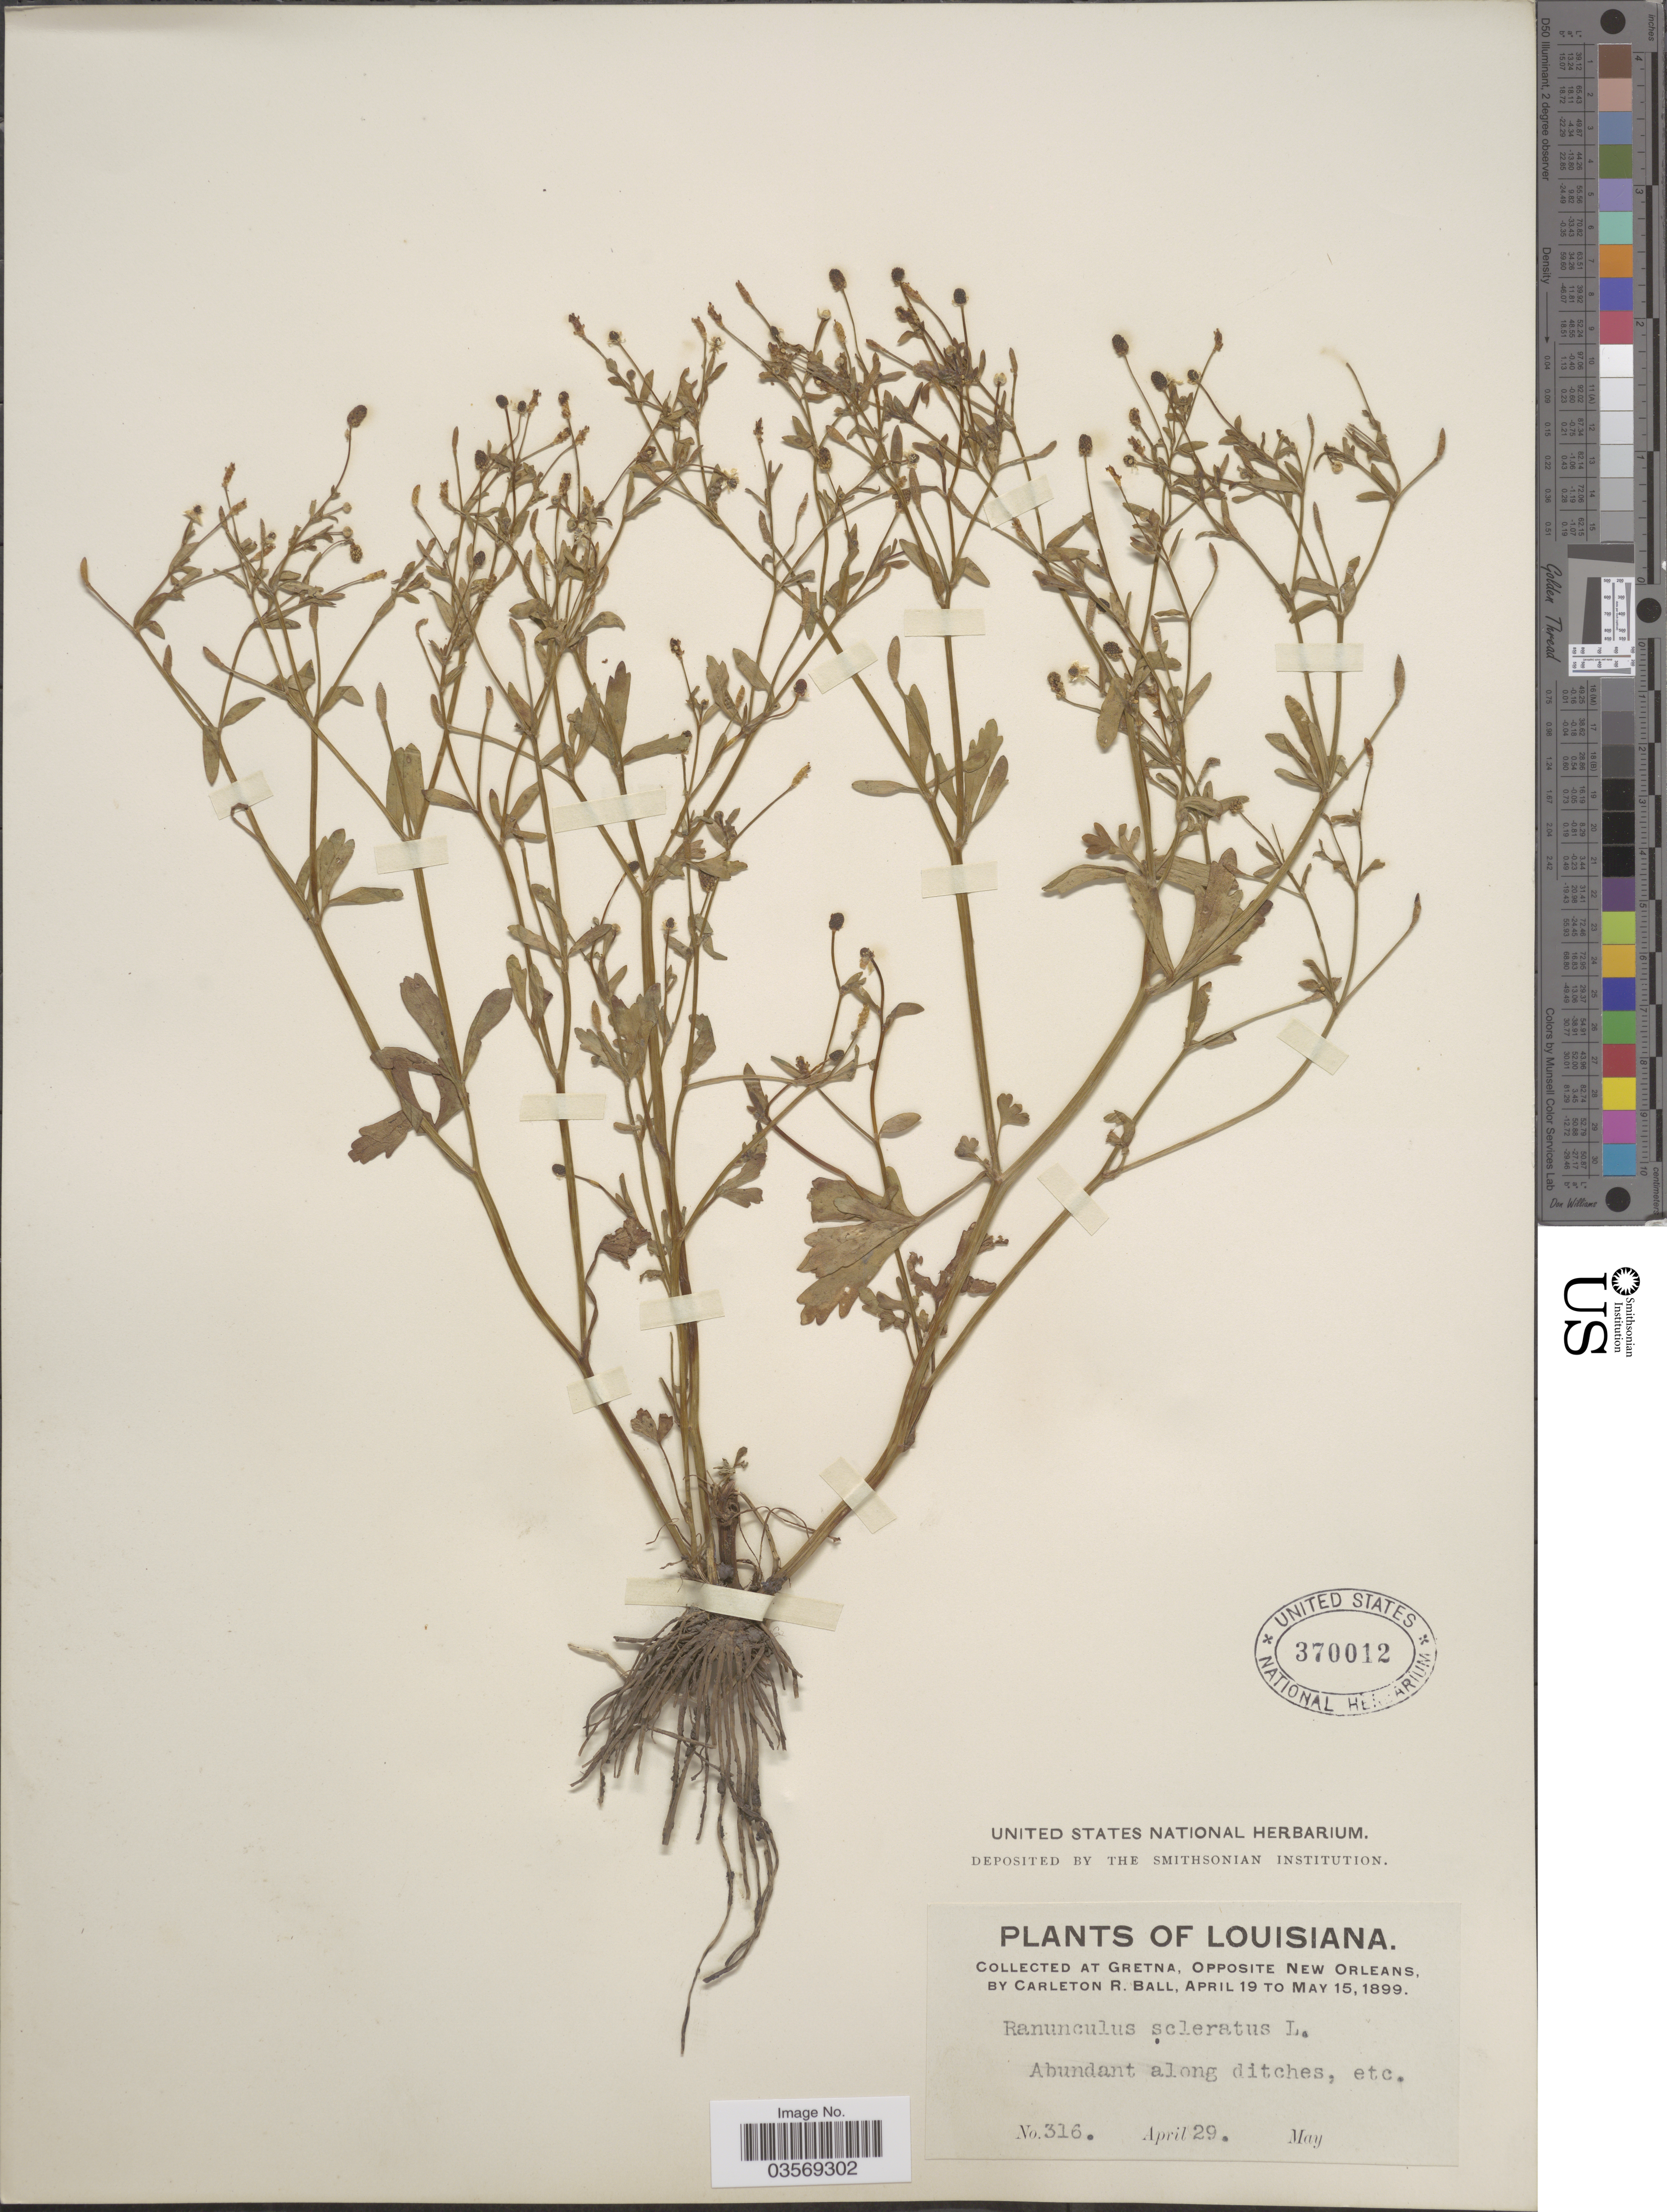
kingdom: Plantae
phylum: Tracheophyta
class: Magnoliopsida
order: Ranunculales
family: Ranunculaceae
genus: Ranunculus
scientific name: Ranunculus sceleratus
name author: L.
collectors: C. R. Ball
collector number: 316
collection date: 1899-04-29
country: United States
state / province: Louisiana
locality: Gretna, Opposite New Orleans.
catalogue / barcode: US 370012